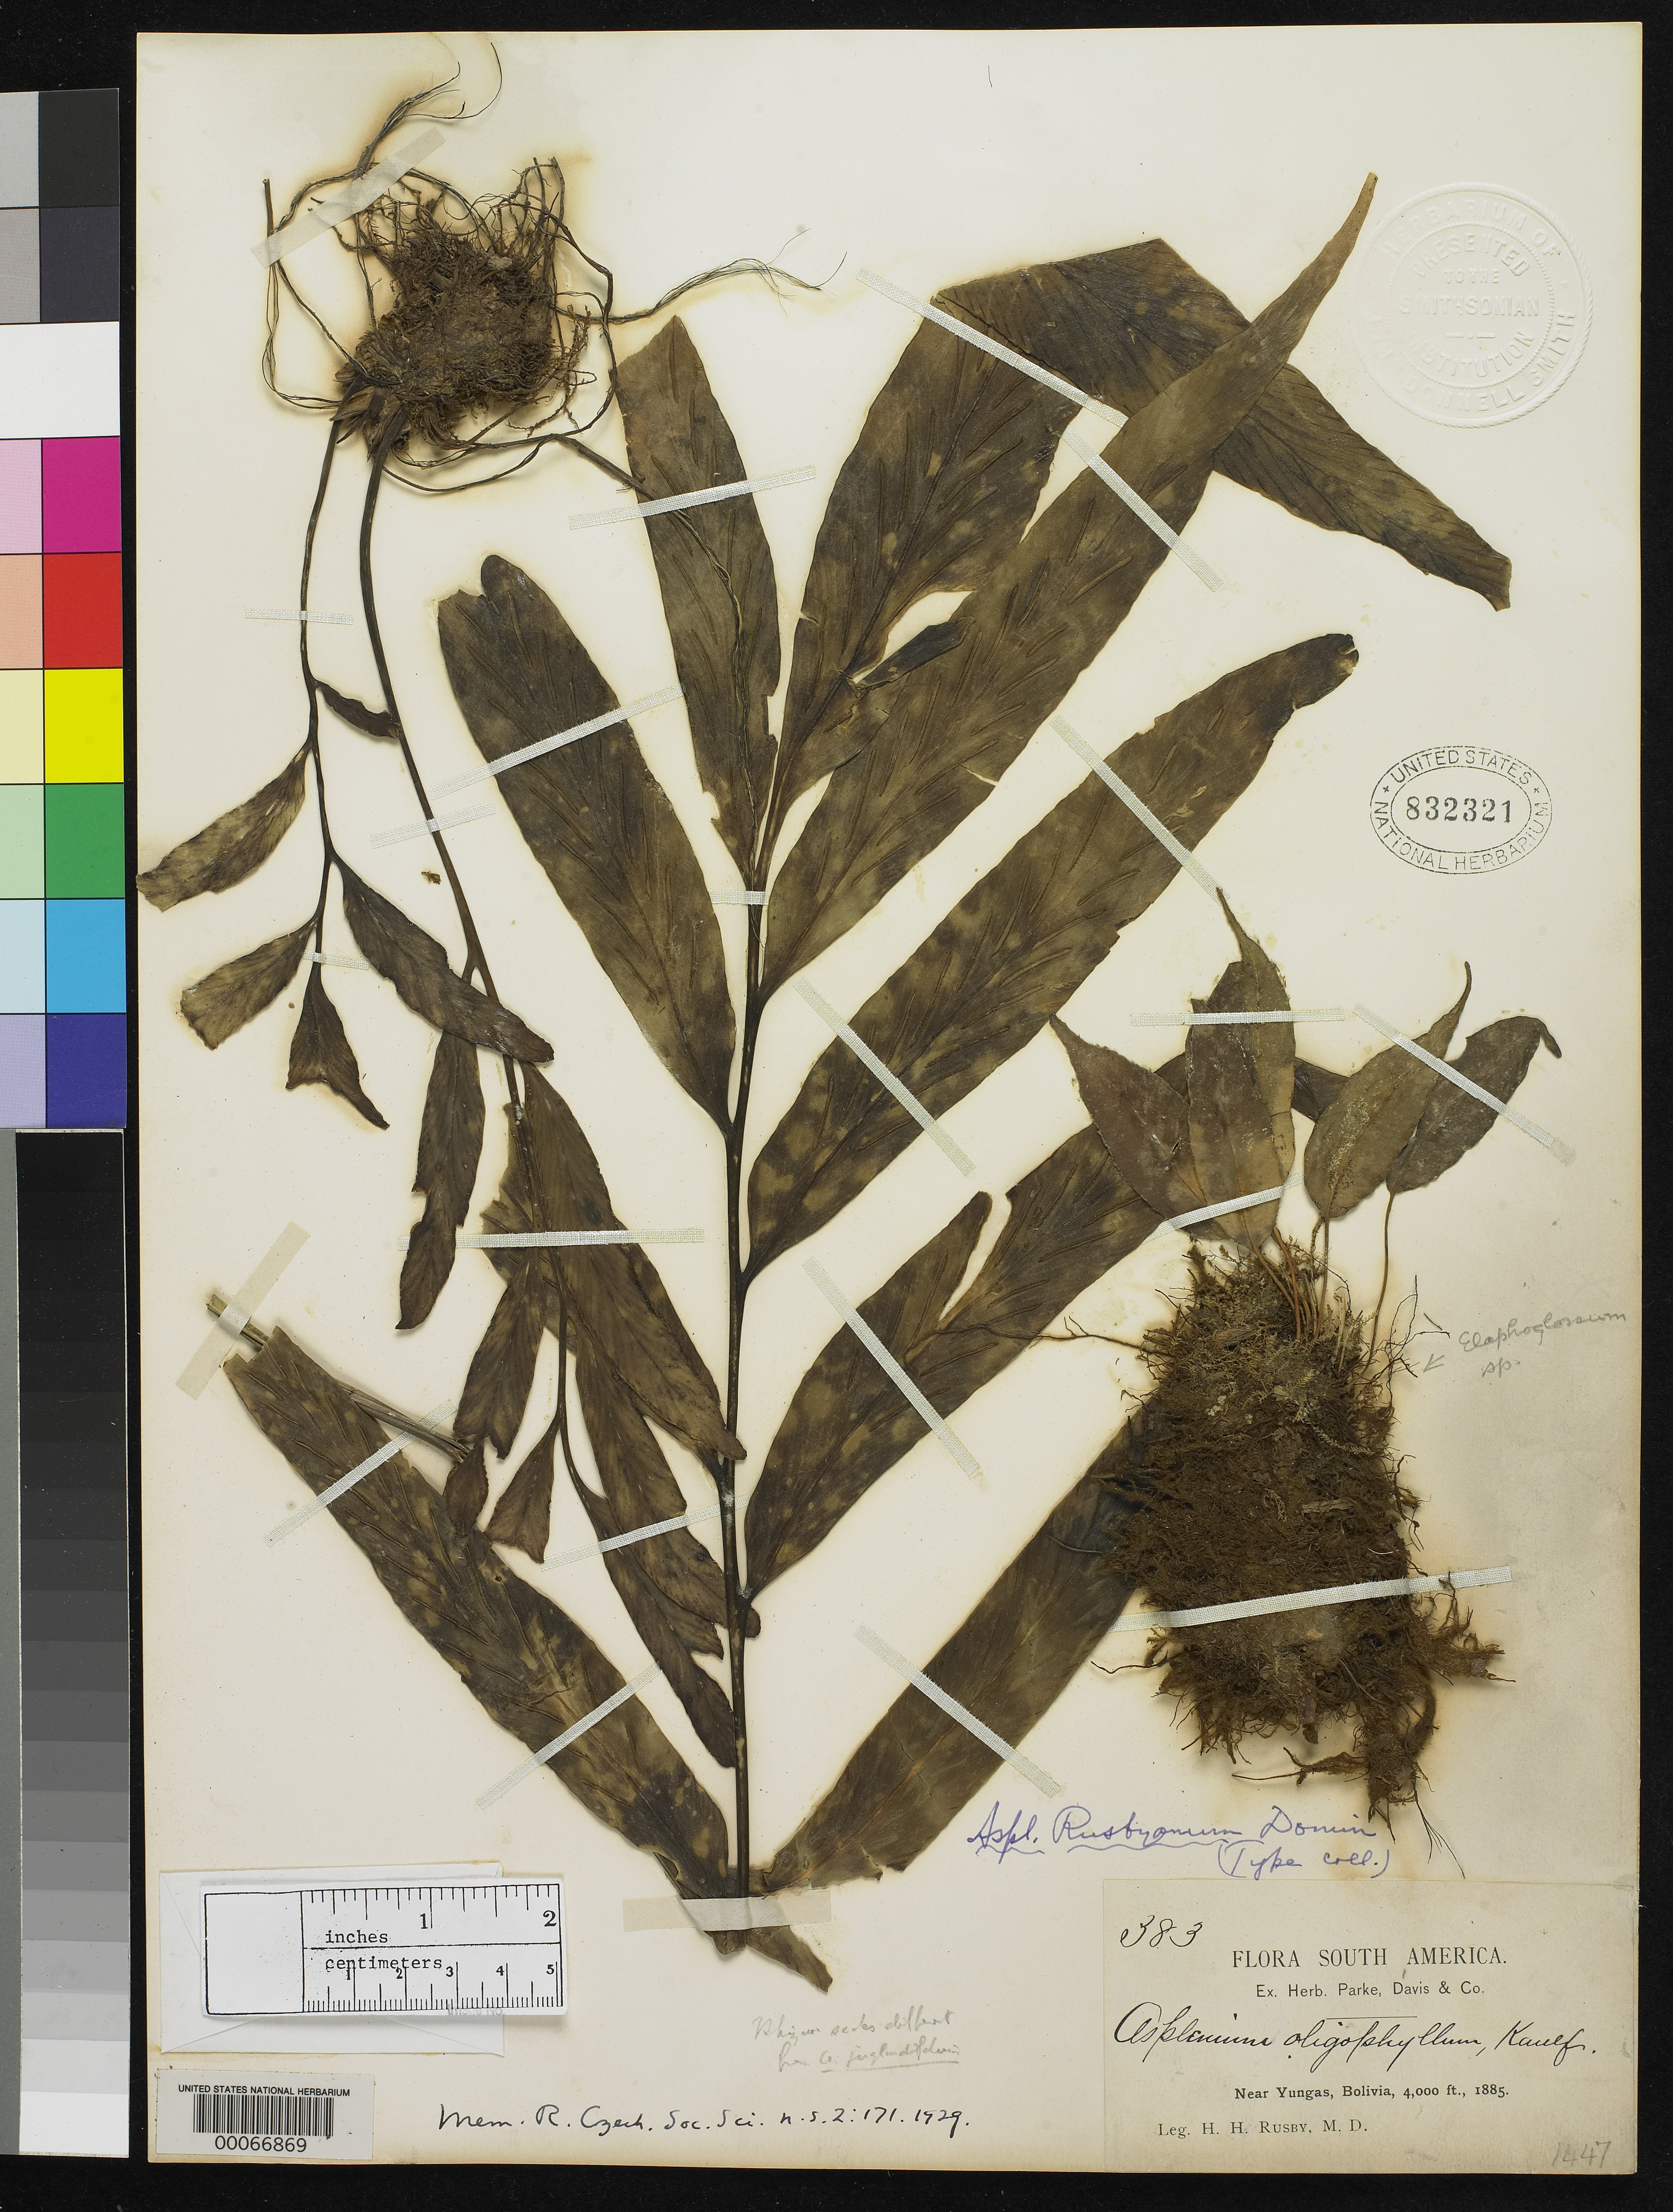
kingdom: Plantae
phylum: Tracheophyta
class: Polypodiopsida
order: Polypodiales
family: Aspleniaceae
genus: Asplenium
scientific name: Asplenium rusbyanum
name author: Domin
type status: Type Collection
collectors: H. H. Rusby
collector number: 383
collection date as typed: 1885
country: Bolivia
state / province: La Paz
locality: Near Yungas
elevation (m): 1219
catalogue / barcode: US 832321